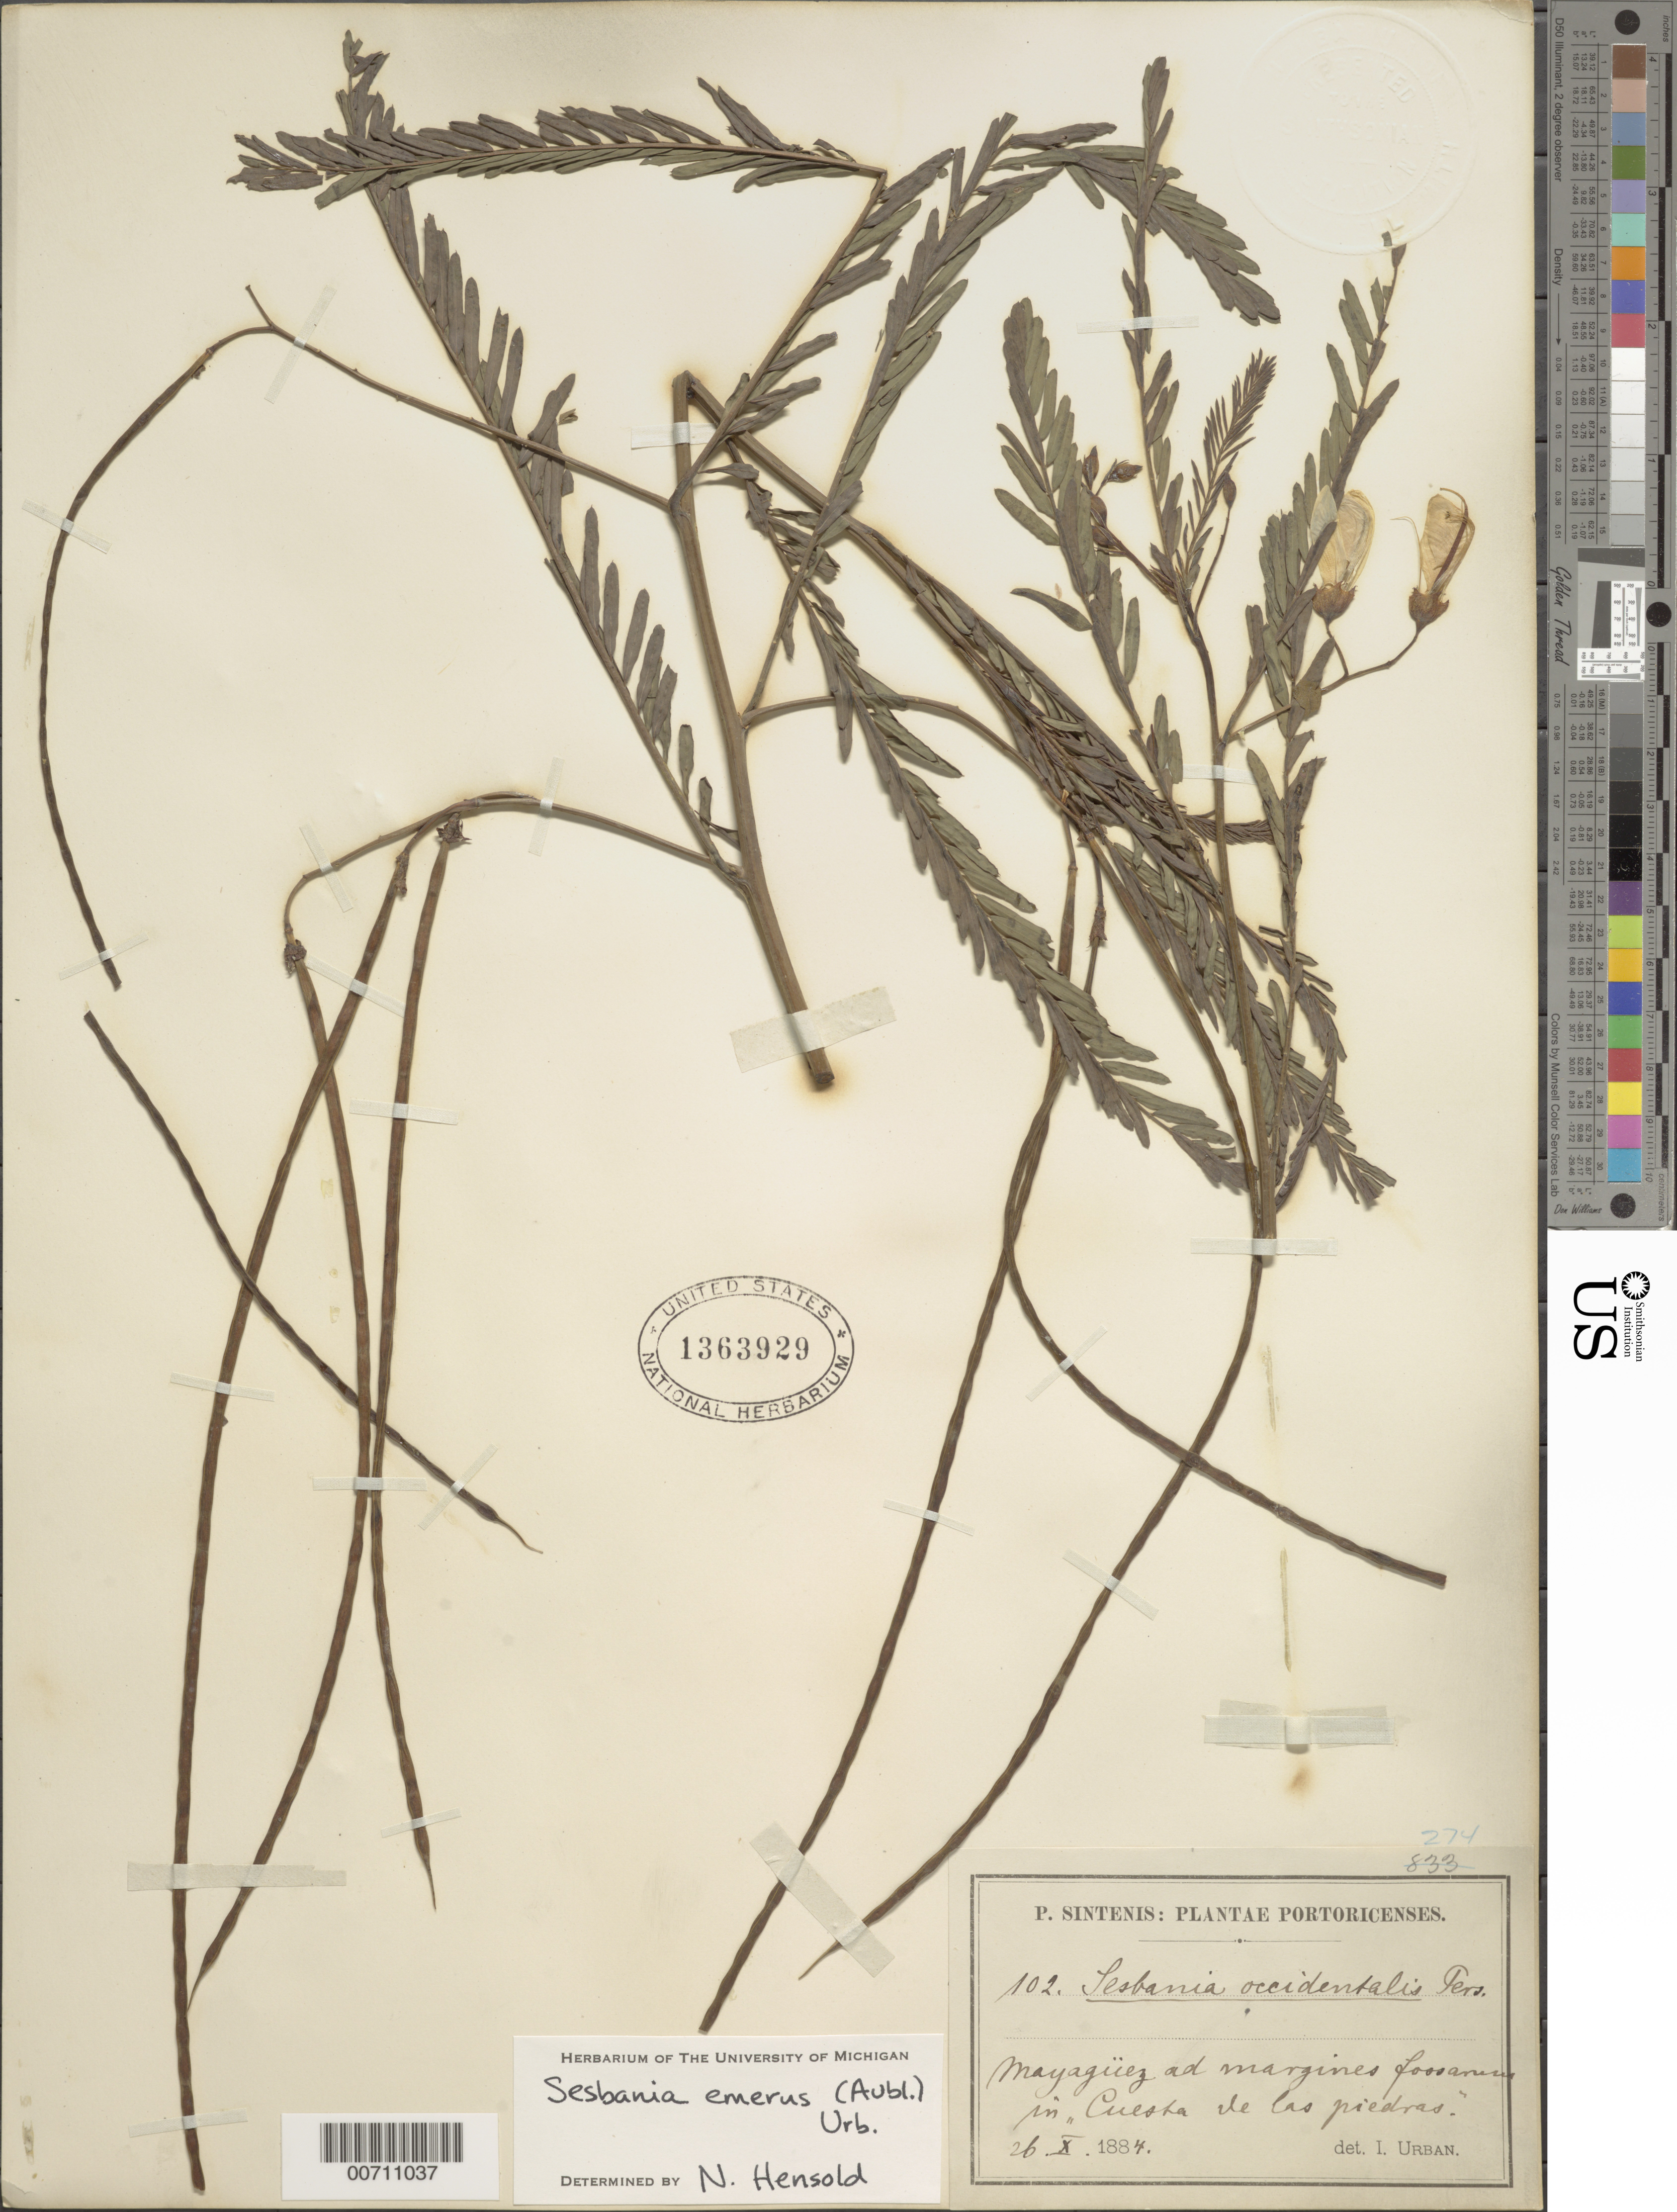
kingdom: Plantae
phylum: Tracheophyta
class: Magnoliopsida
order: Fabales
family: Fabaceae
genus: Sesbania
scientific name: Sesbania emerus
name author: (Aubl.) Urb.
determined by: Hensold, N.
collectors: P. Sintenis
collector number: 102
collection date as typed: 26 Oct 1884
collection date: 1884-10-26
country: Puerto Rico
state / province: Mayaguez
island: Greater Antilles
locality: Ad margines Loosanuu in Cuestra de las piedras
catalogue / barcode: US 1363929